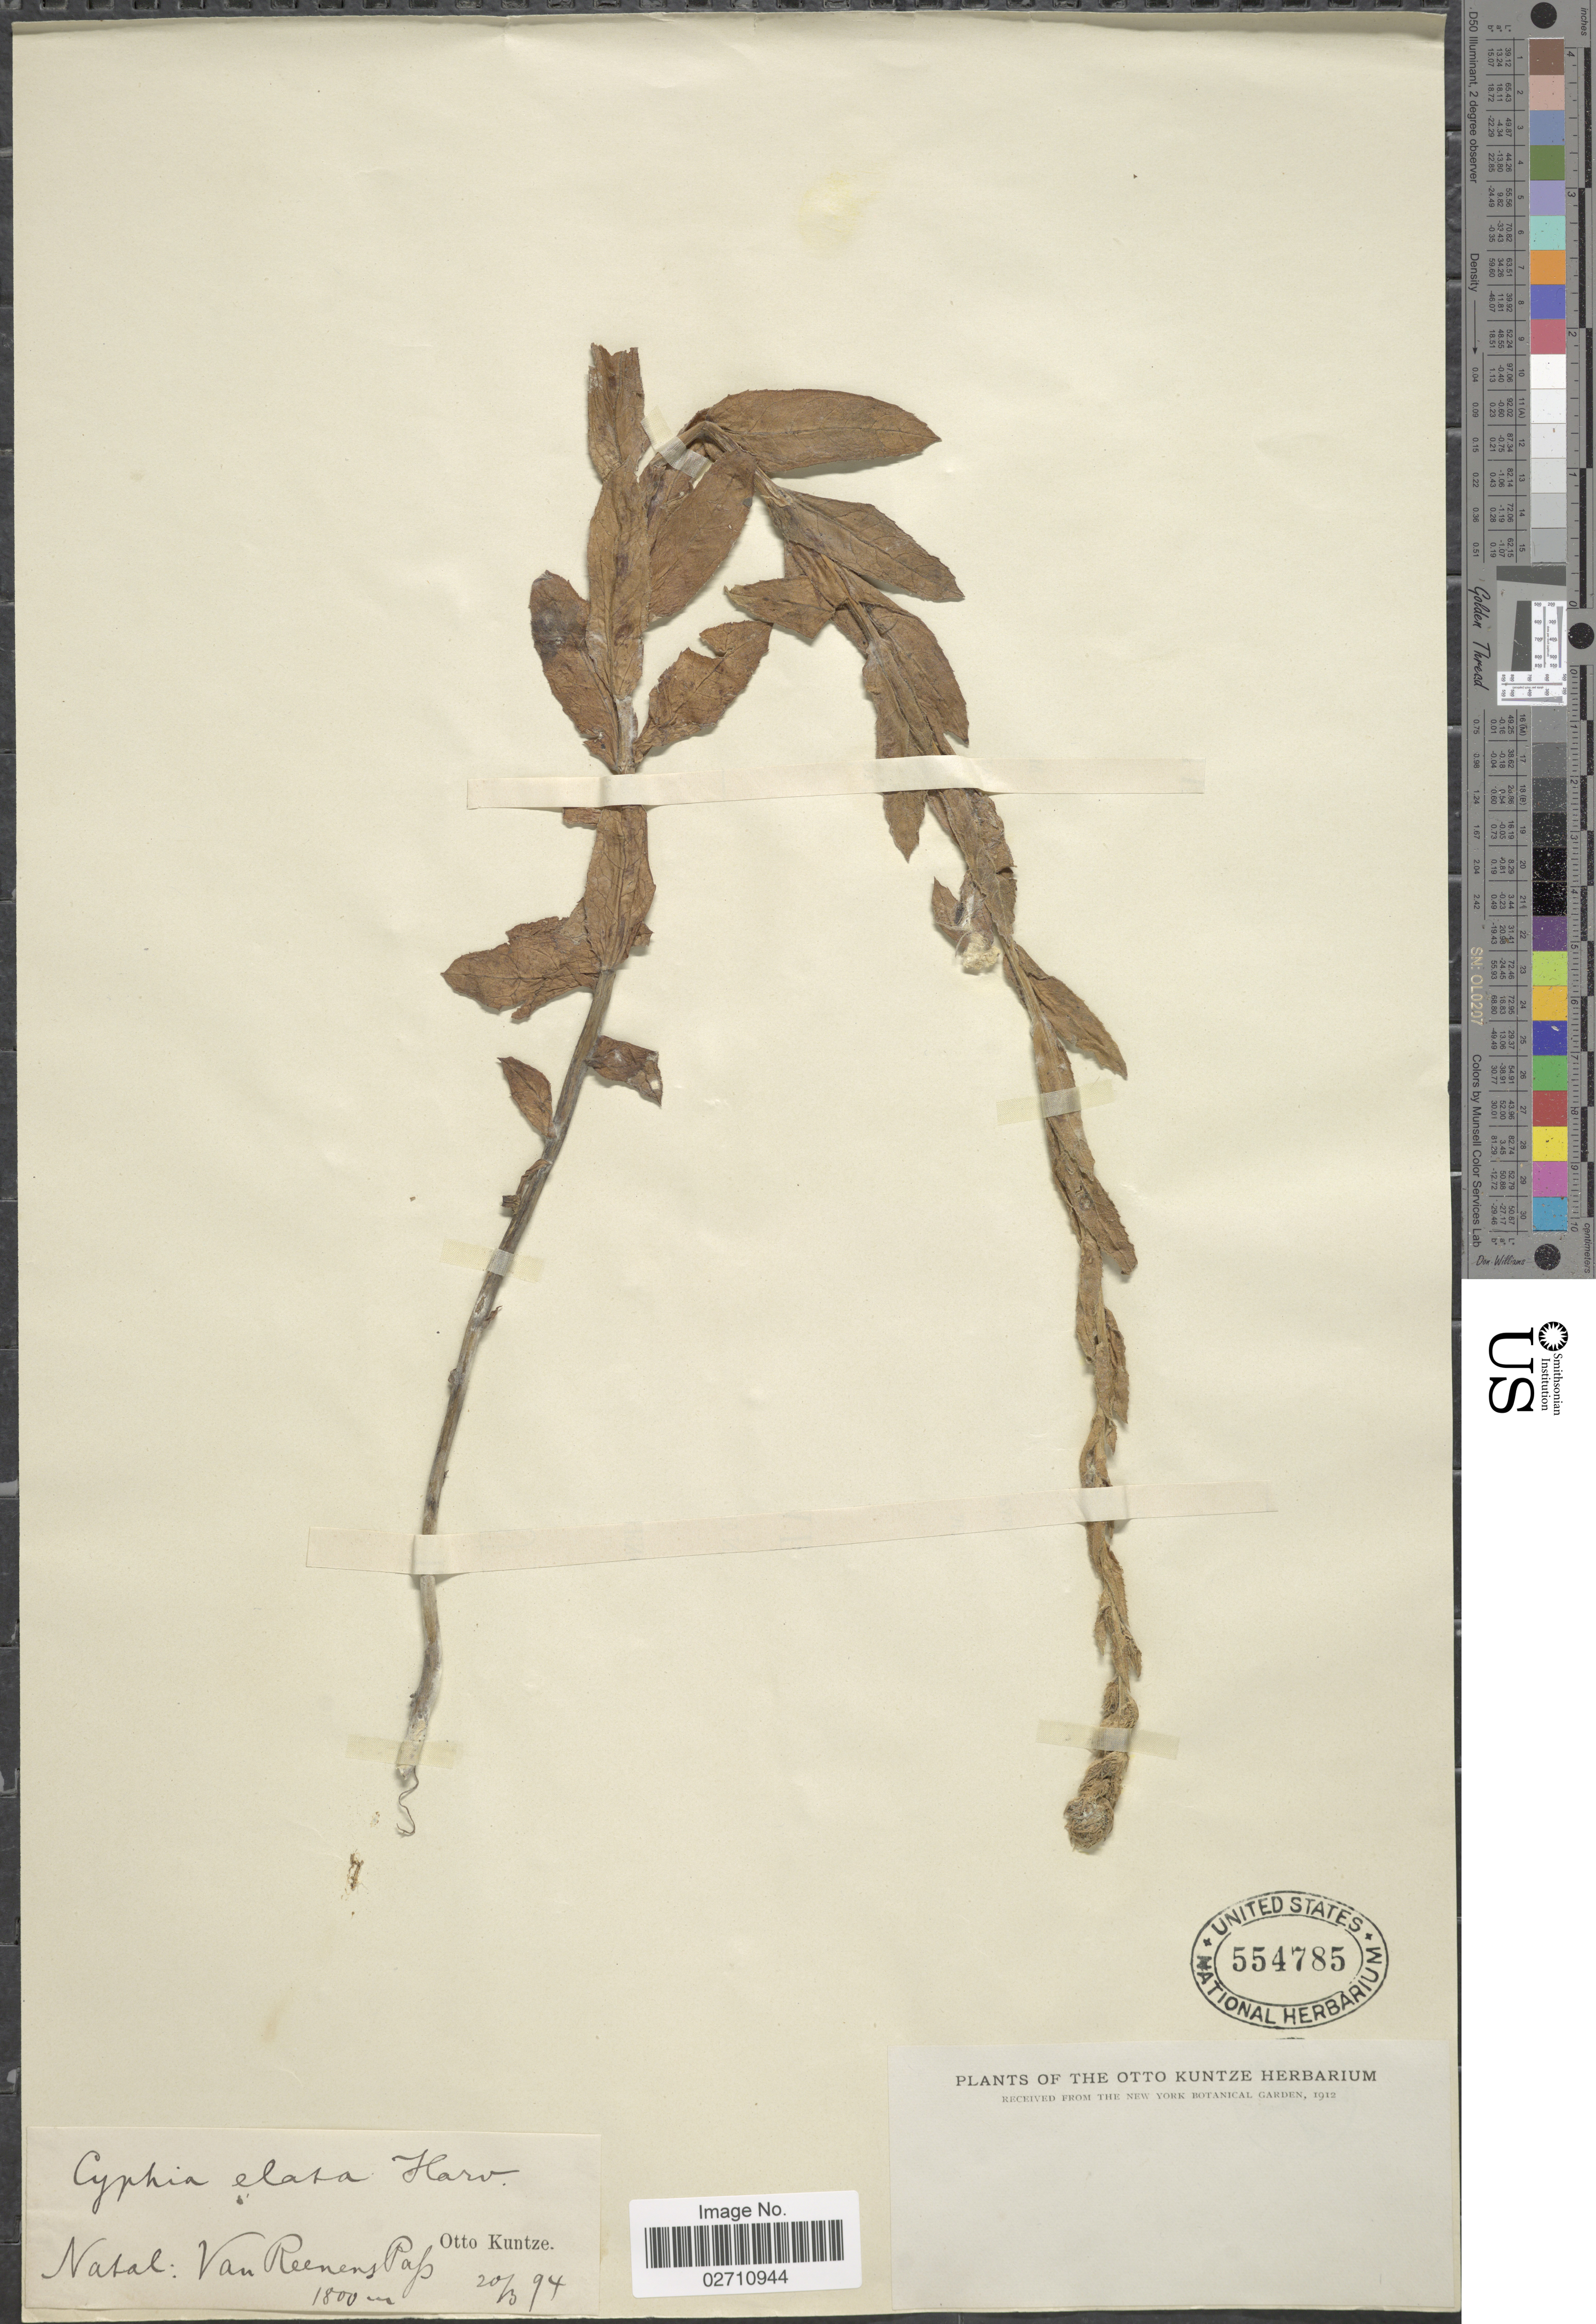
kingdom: Plantae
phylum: Tracheophyta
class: Magnoliopsida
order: Asterales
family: Campanulaceae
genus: Cyphia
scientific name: Cyphia elata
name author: Harv.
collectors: C.E.O. Kuntze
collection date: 1894-03-20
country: South Africa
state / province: KwaZulu-Natal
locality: Natal: Van Reenens Pafs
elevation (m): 1800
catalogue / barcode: US 554785